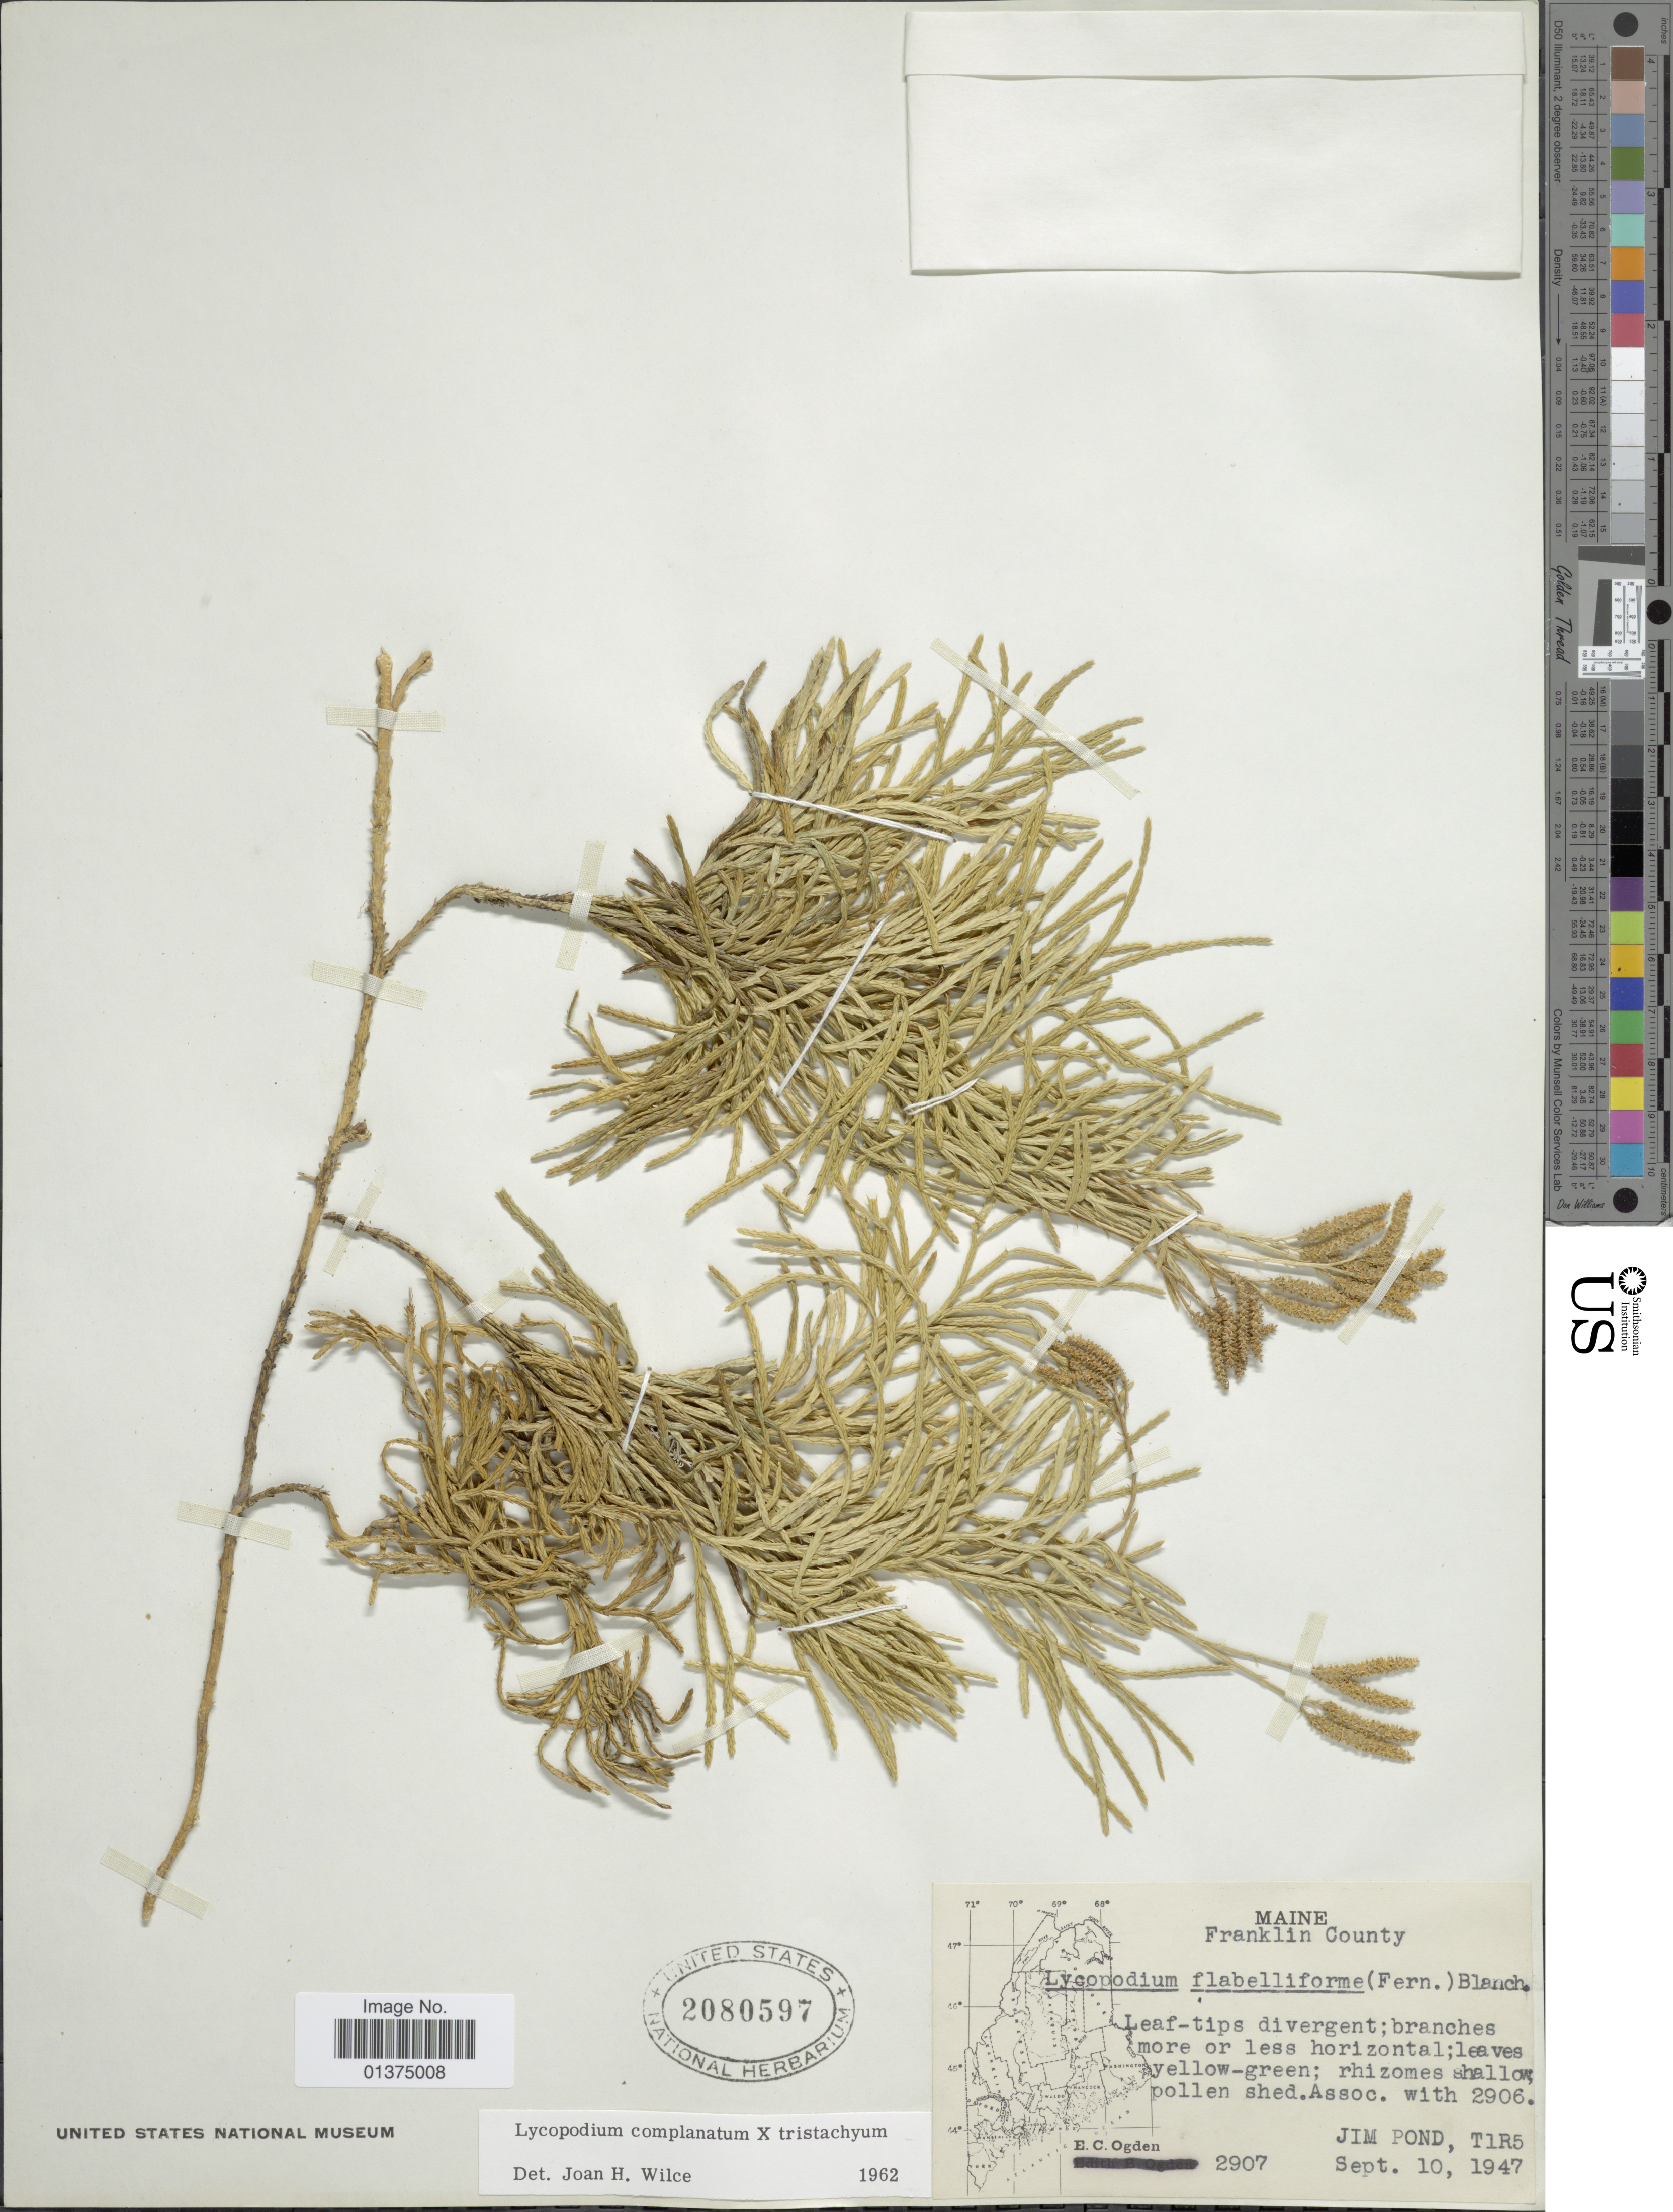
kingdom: Plantae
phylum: Tracheophyta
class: Lycopodiopsida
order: Lycopodiales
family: Lycopodiaceae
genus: Diphasiastrum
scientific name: Diphasiastrum complanatum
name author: (L.) Holub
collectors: E. Ogden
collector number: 2907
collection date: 1947-09-10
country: United States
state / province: Maine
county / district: Franklin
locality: Franklin County, Jim Pond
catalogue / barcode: US 2080597